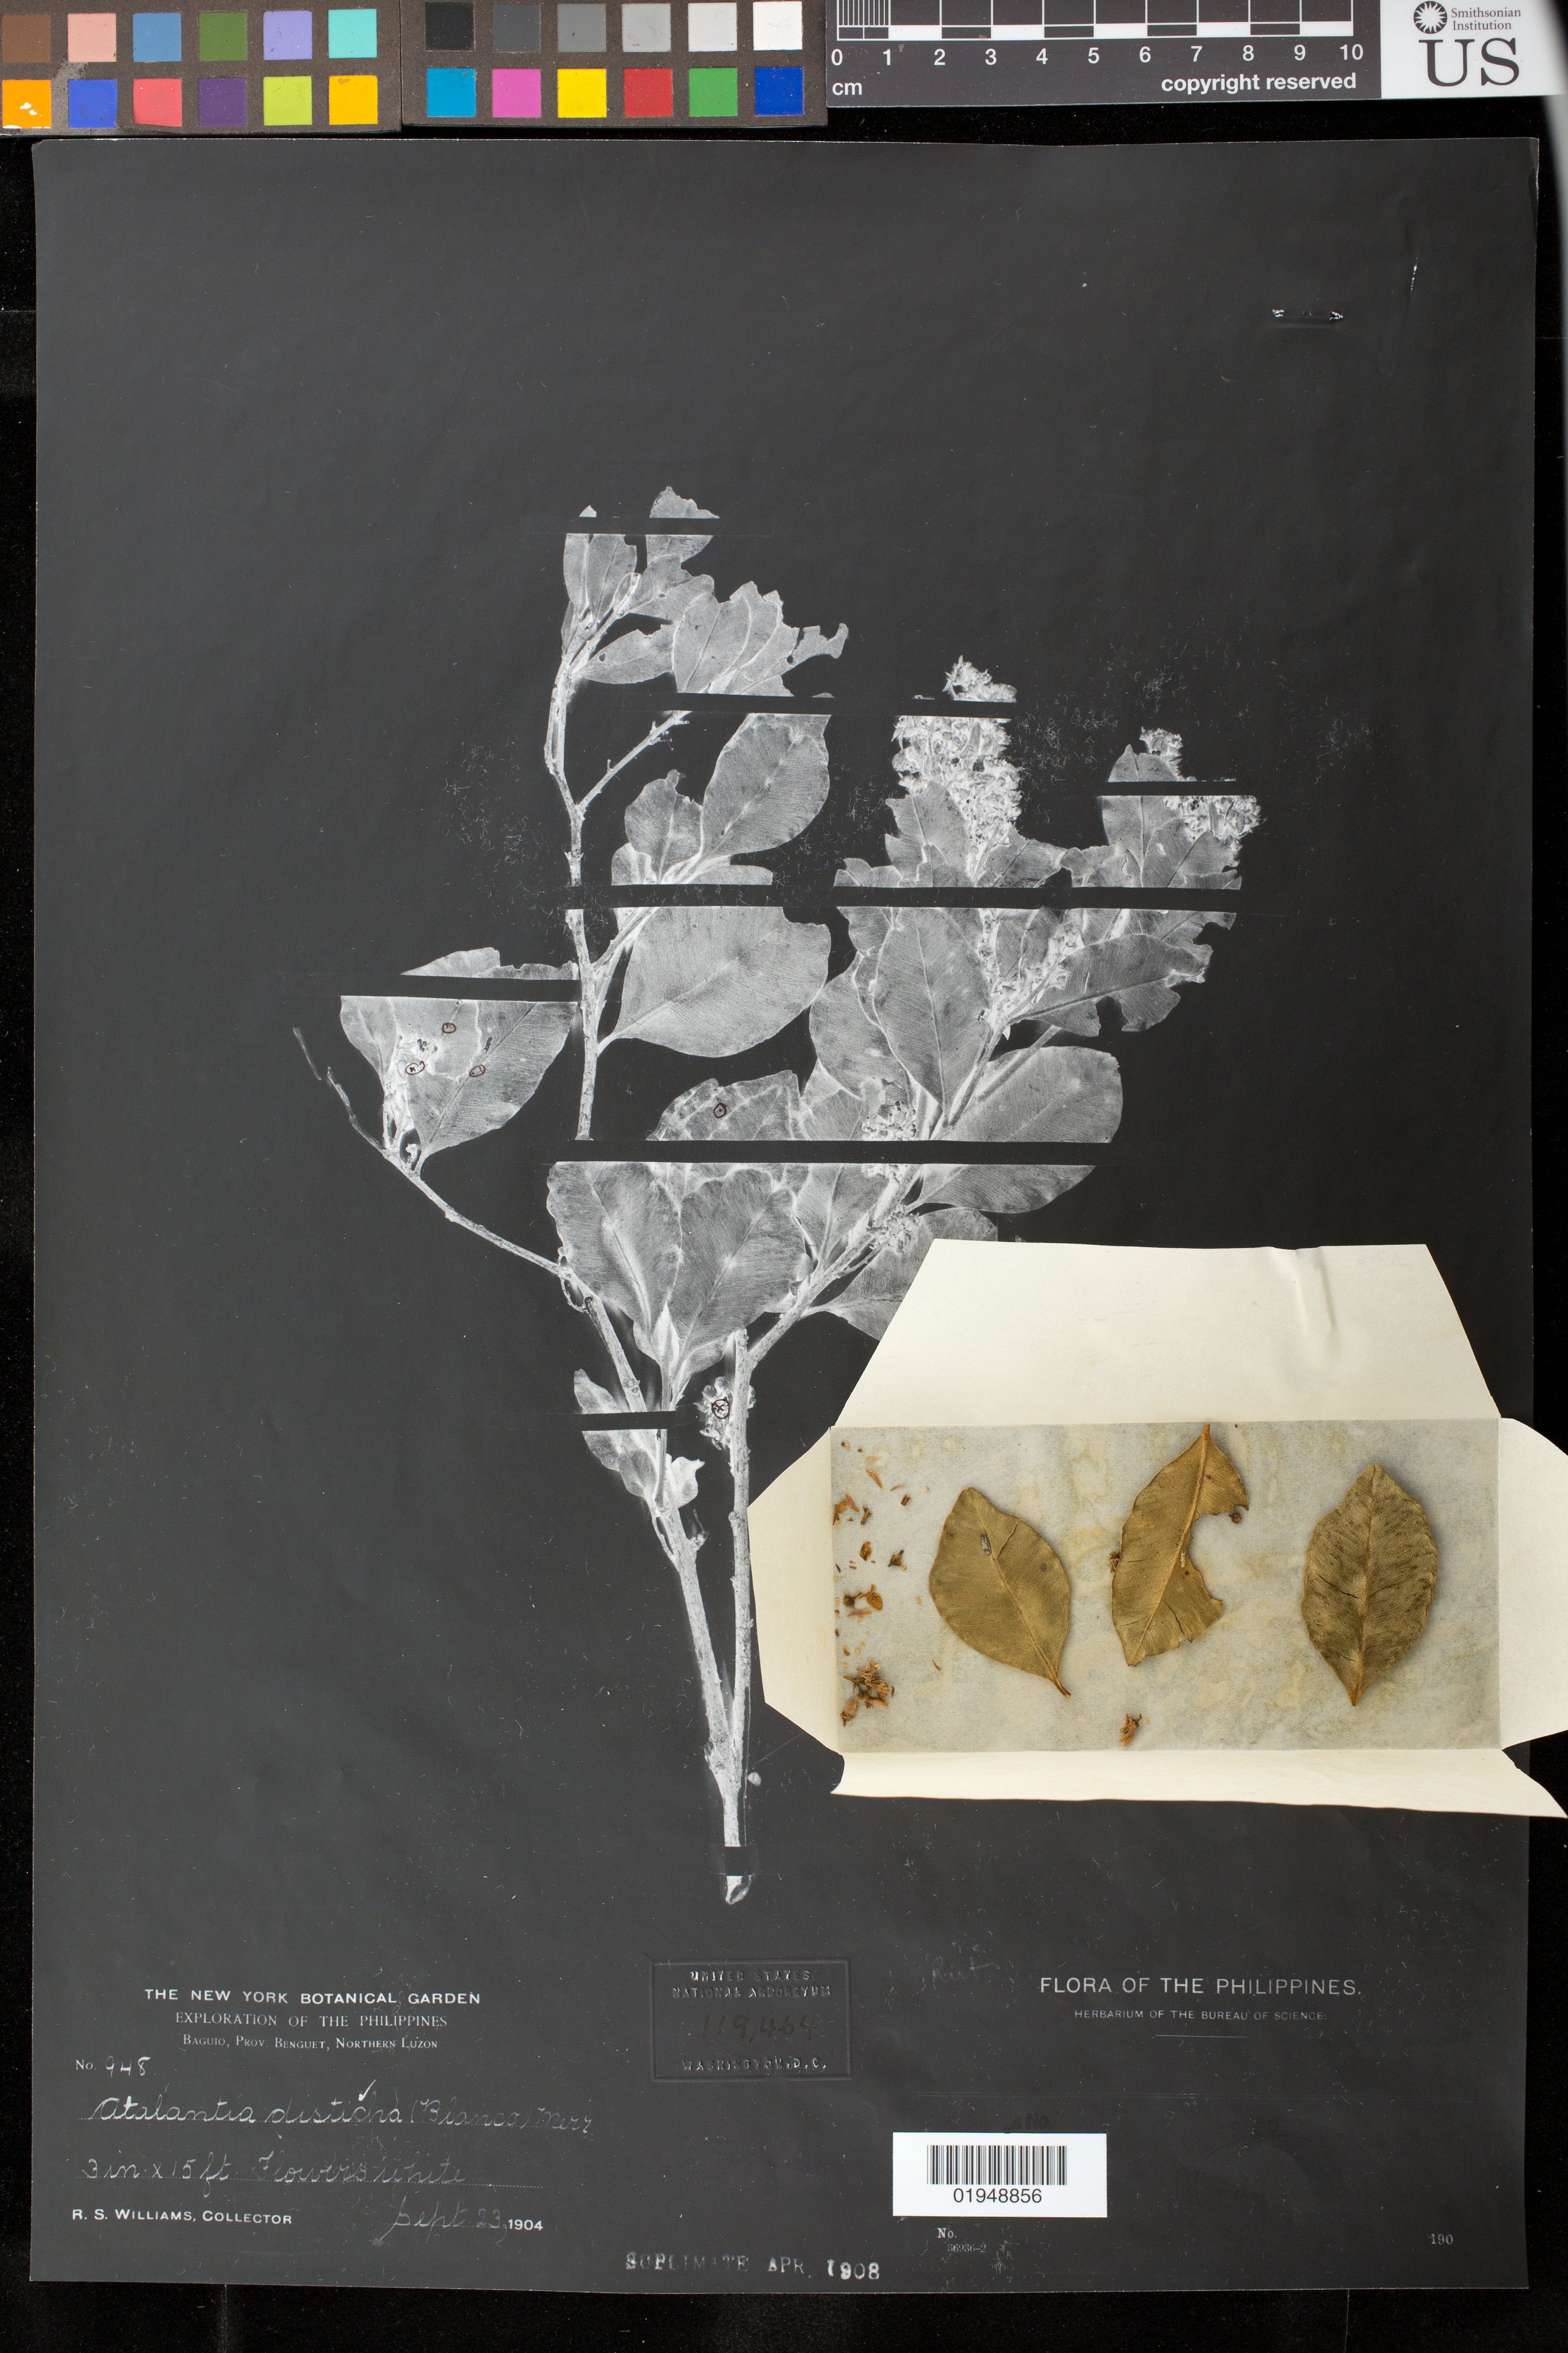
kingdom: Plantae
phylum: Tracheophyta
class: Magnoliopsida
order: Sapindales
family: Rutaceae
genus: Atalantia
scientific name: Atalantia disticha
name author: (Blanco) Merr.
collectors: R. S. Williams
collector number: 948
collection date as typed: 23 Sep 1904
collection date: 1904-09-23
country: Philippines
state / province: Cordillera (Administrative Region)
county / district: Benguet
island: Luzon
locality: Baguio